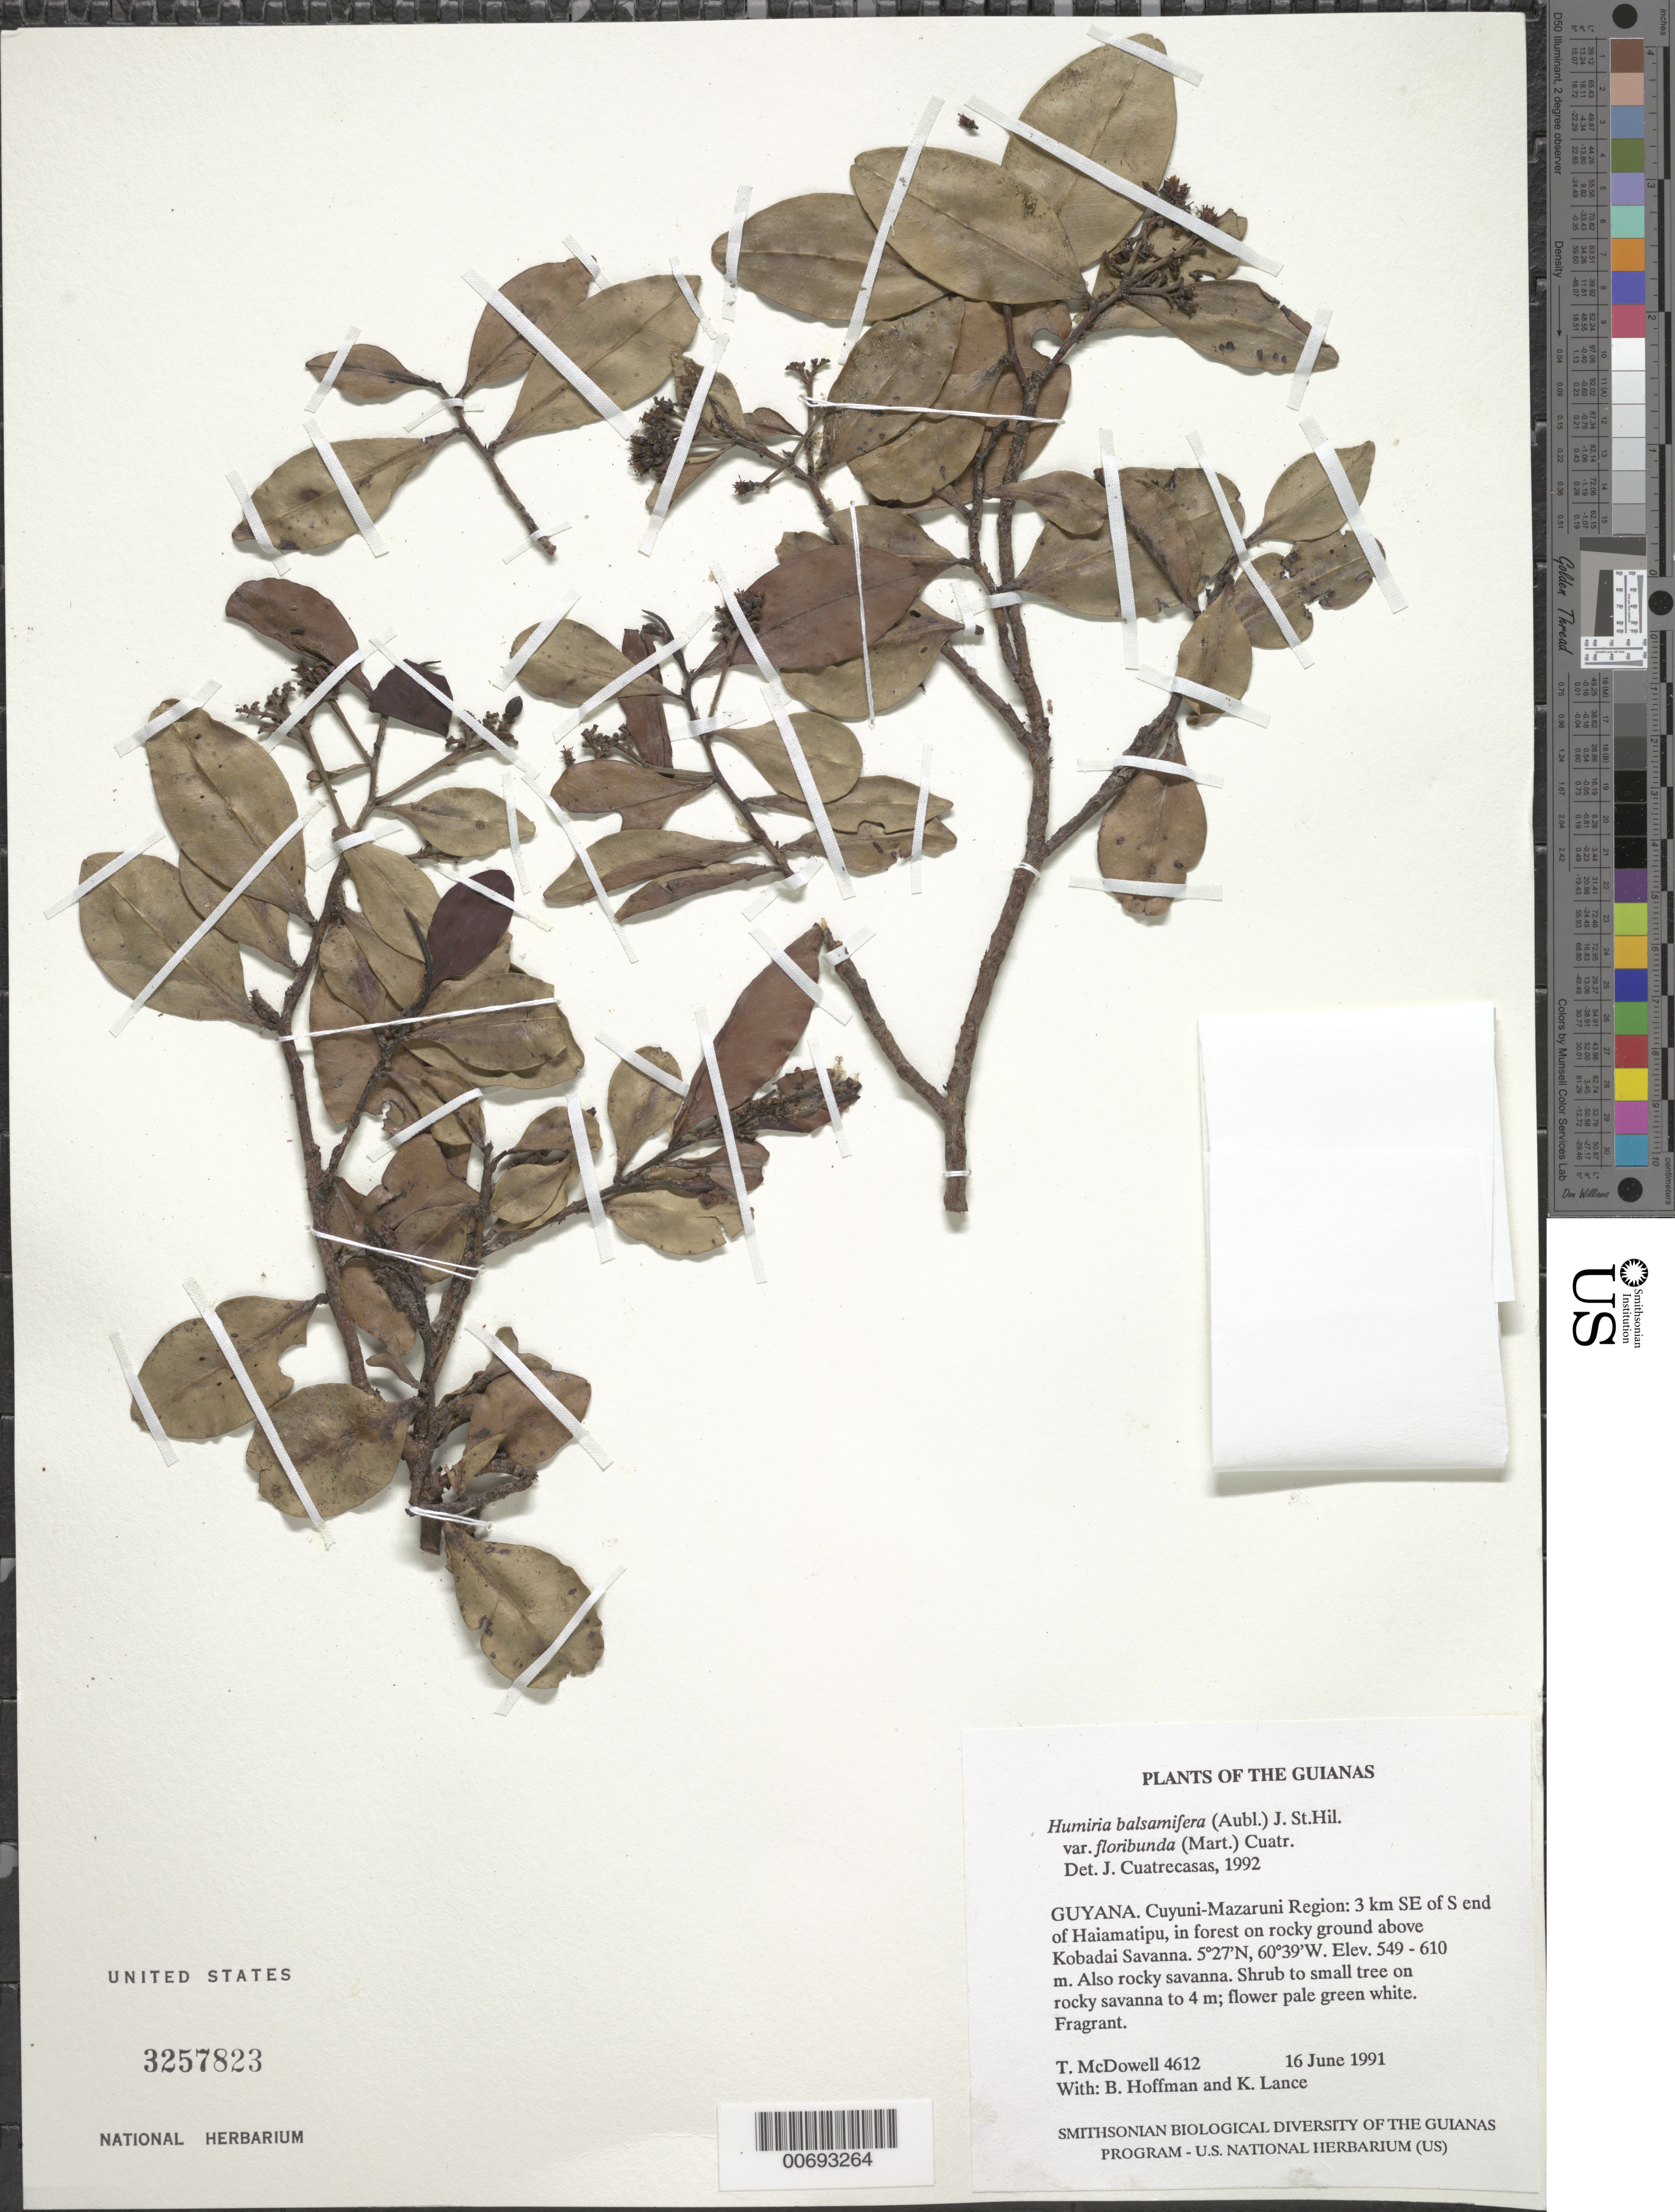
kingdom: Plantae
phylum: Tracheophyta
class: Magnoliopsida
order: Malpighiales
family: Humiriaceae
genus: Humiria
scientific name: Humiria balsamifera var. floribunda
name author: (Mart.) Cuatrec.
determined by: Cuatrecasas, J.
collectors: T. McDowell, B. Hoffman & K. Lance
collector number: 4612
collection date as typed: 16 June 1991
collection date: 1991-06-16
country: Guyana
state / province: Cuyuni-Mazaruni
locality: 3 km SE of S end of Haiamatipu, above Kobadai Savanna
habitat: Forest on rocky ground; also rocky savanna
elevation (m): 550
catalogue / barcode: US 3257823